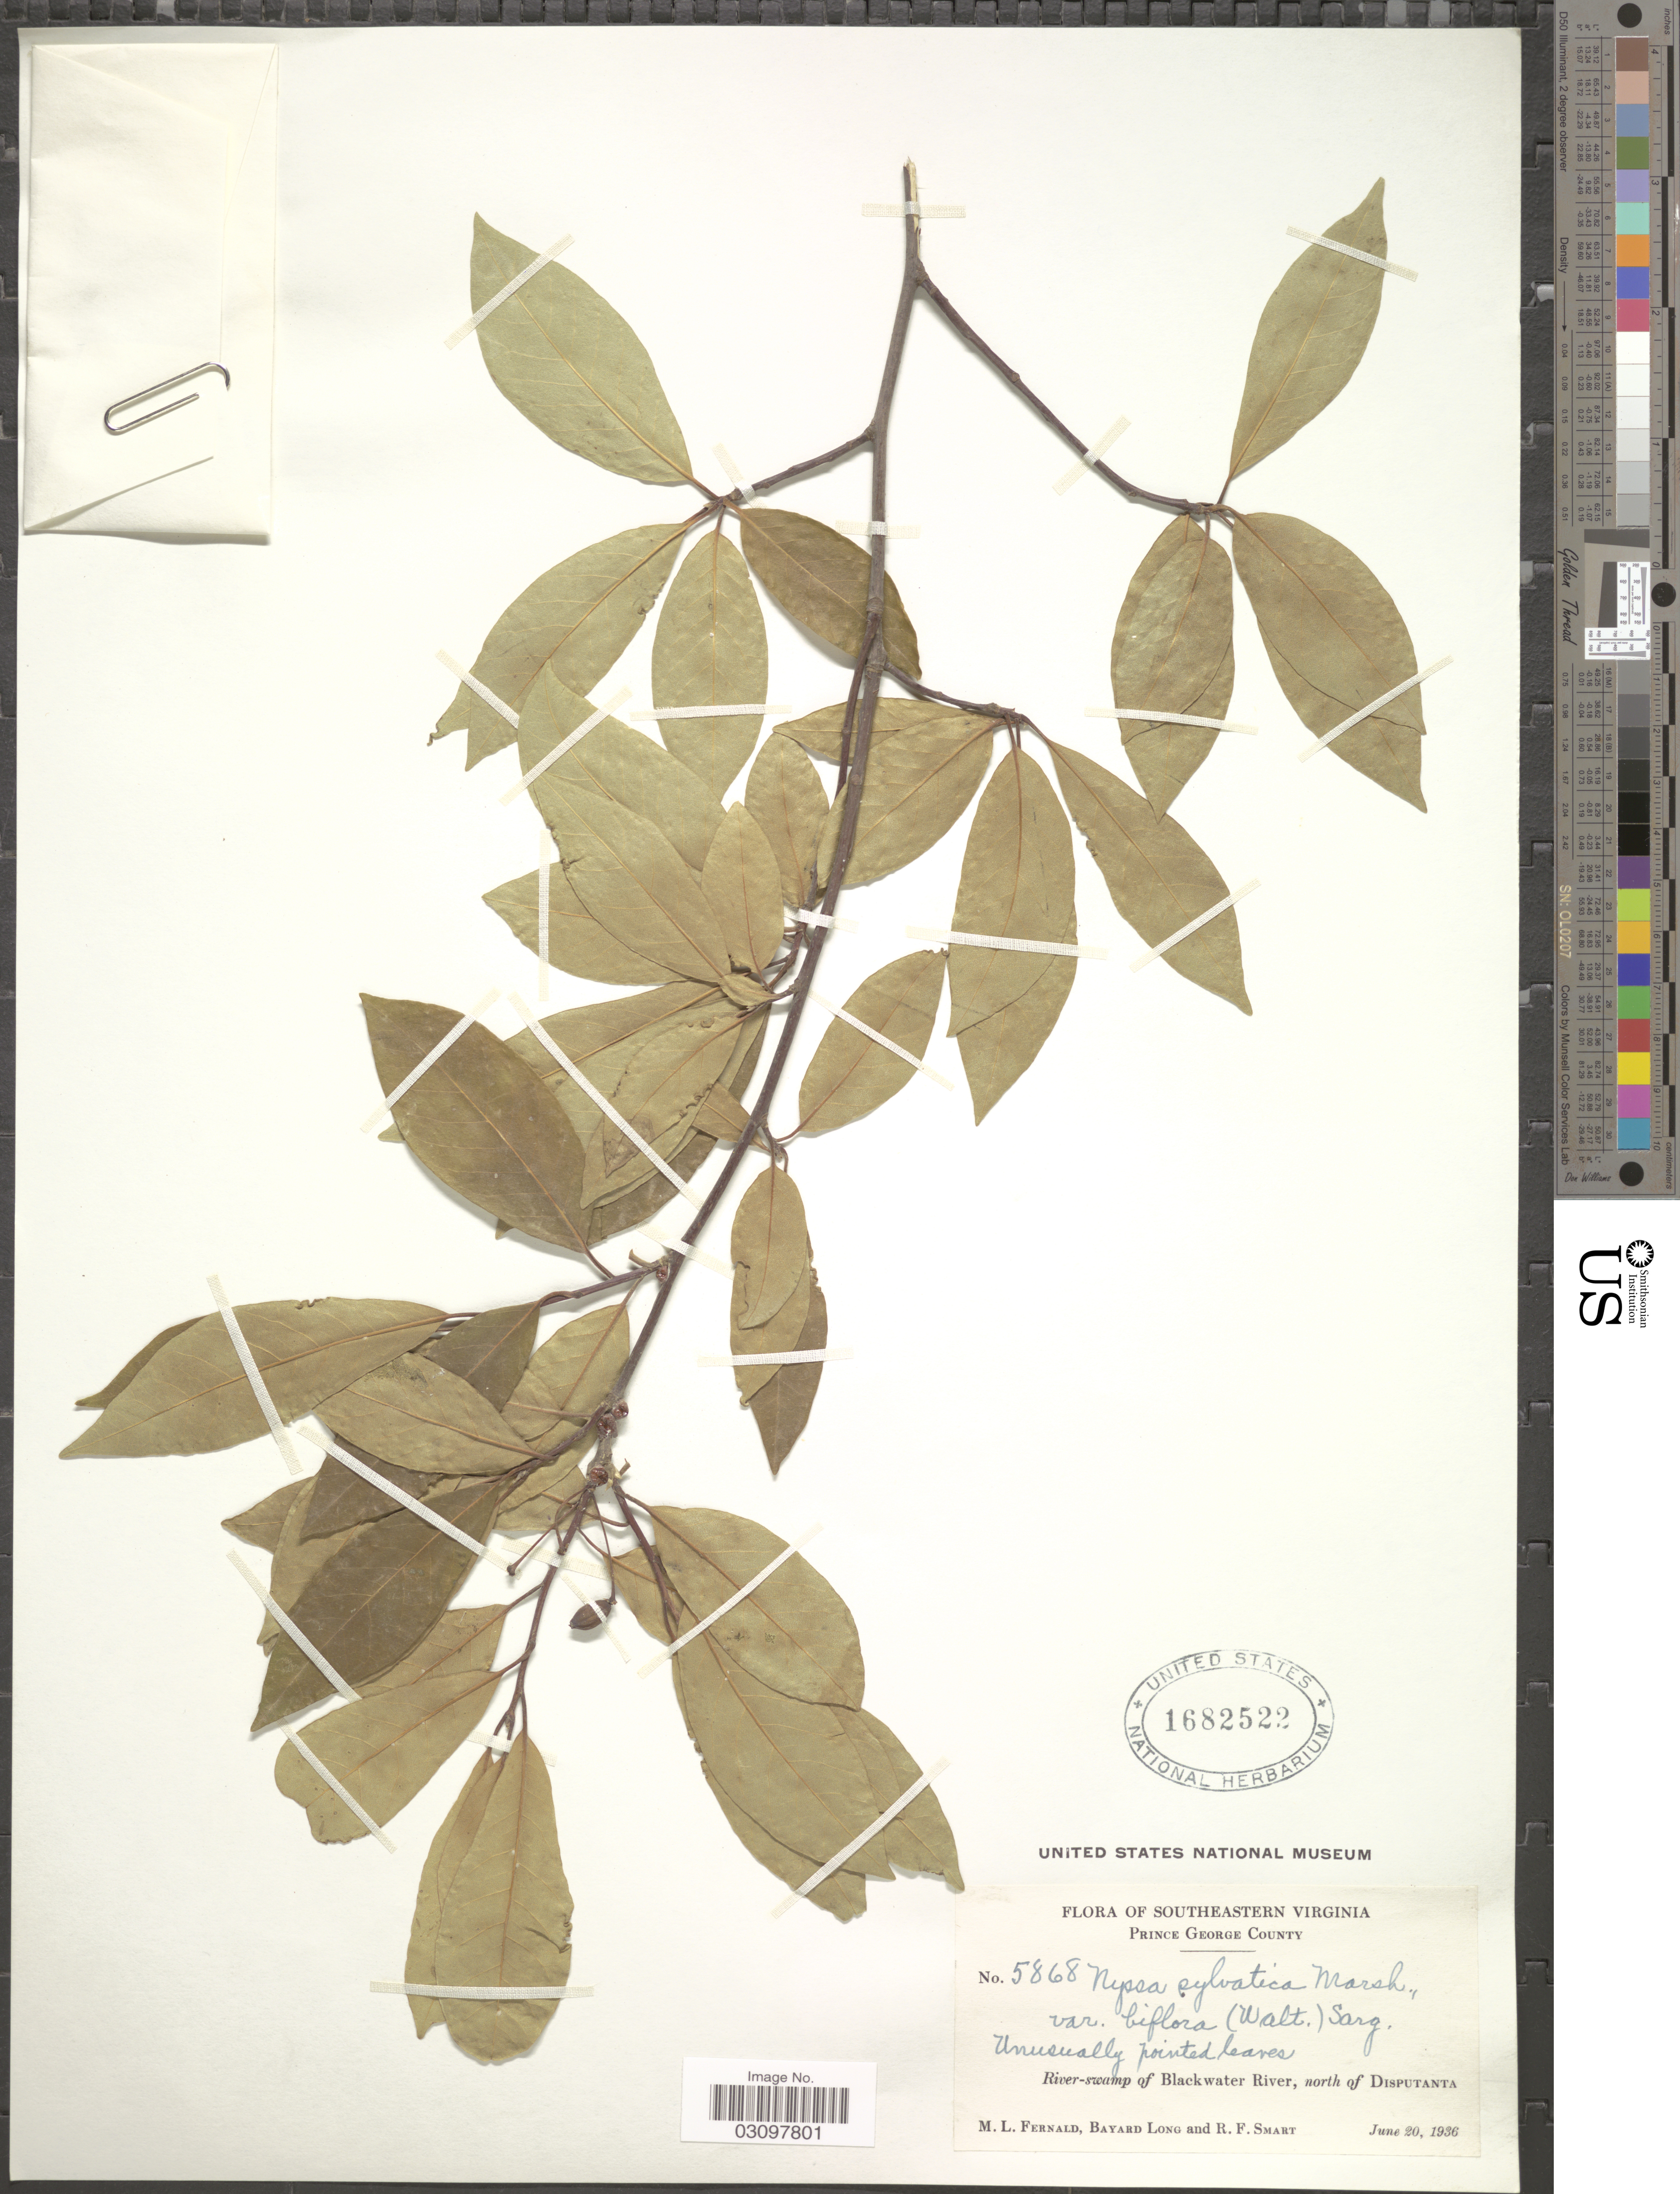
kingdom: Plantae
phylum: Tracheophyta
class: Magnoliopsida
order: Cornales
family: Nyssaceae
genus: Nyssa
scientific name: Nyssa biflora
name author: Walter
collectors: M. L. Fernald, B. Long & R. Smart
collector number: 5868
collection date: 1936-06-20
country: United States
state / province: Virginia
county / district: Prince George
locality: Southeastern Virginia. Prince George County. River-swamp of Blackwater River, north of Disputanta.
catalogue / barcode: US 1682522